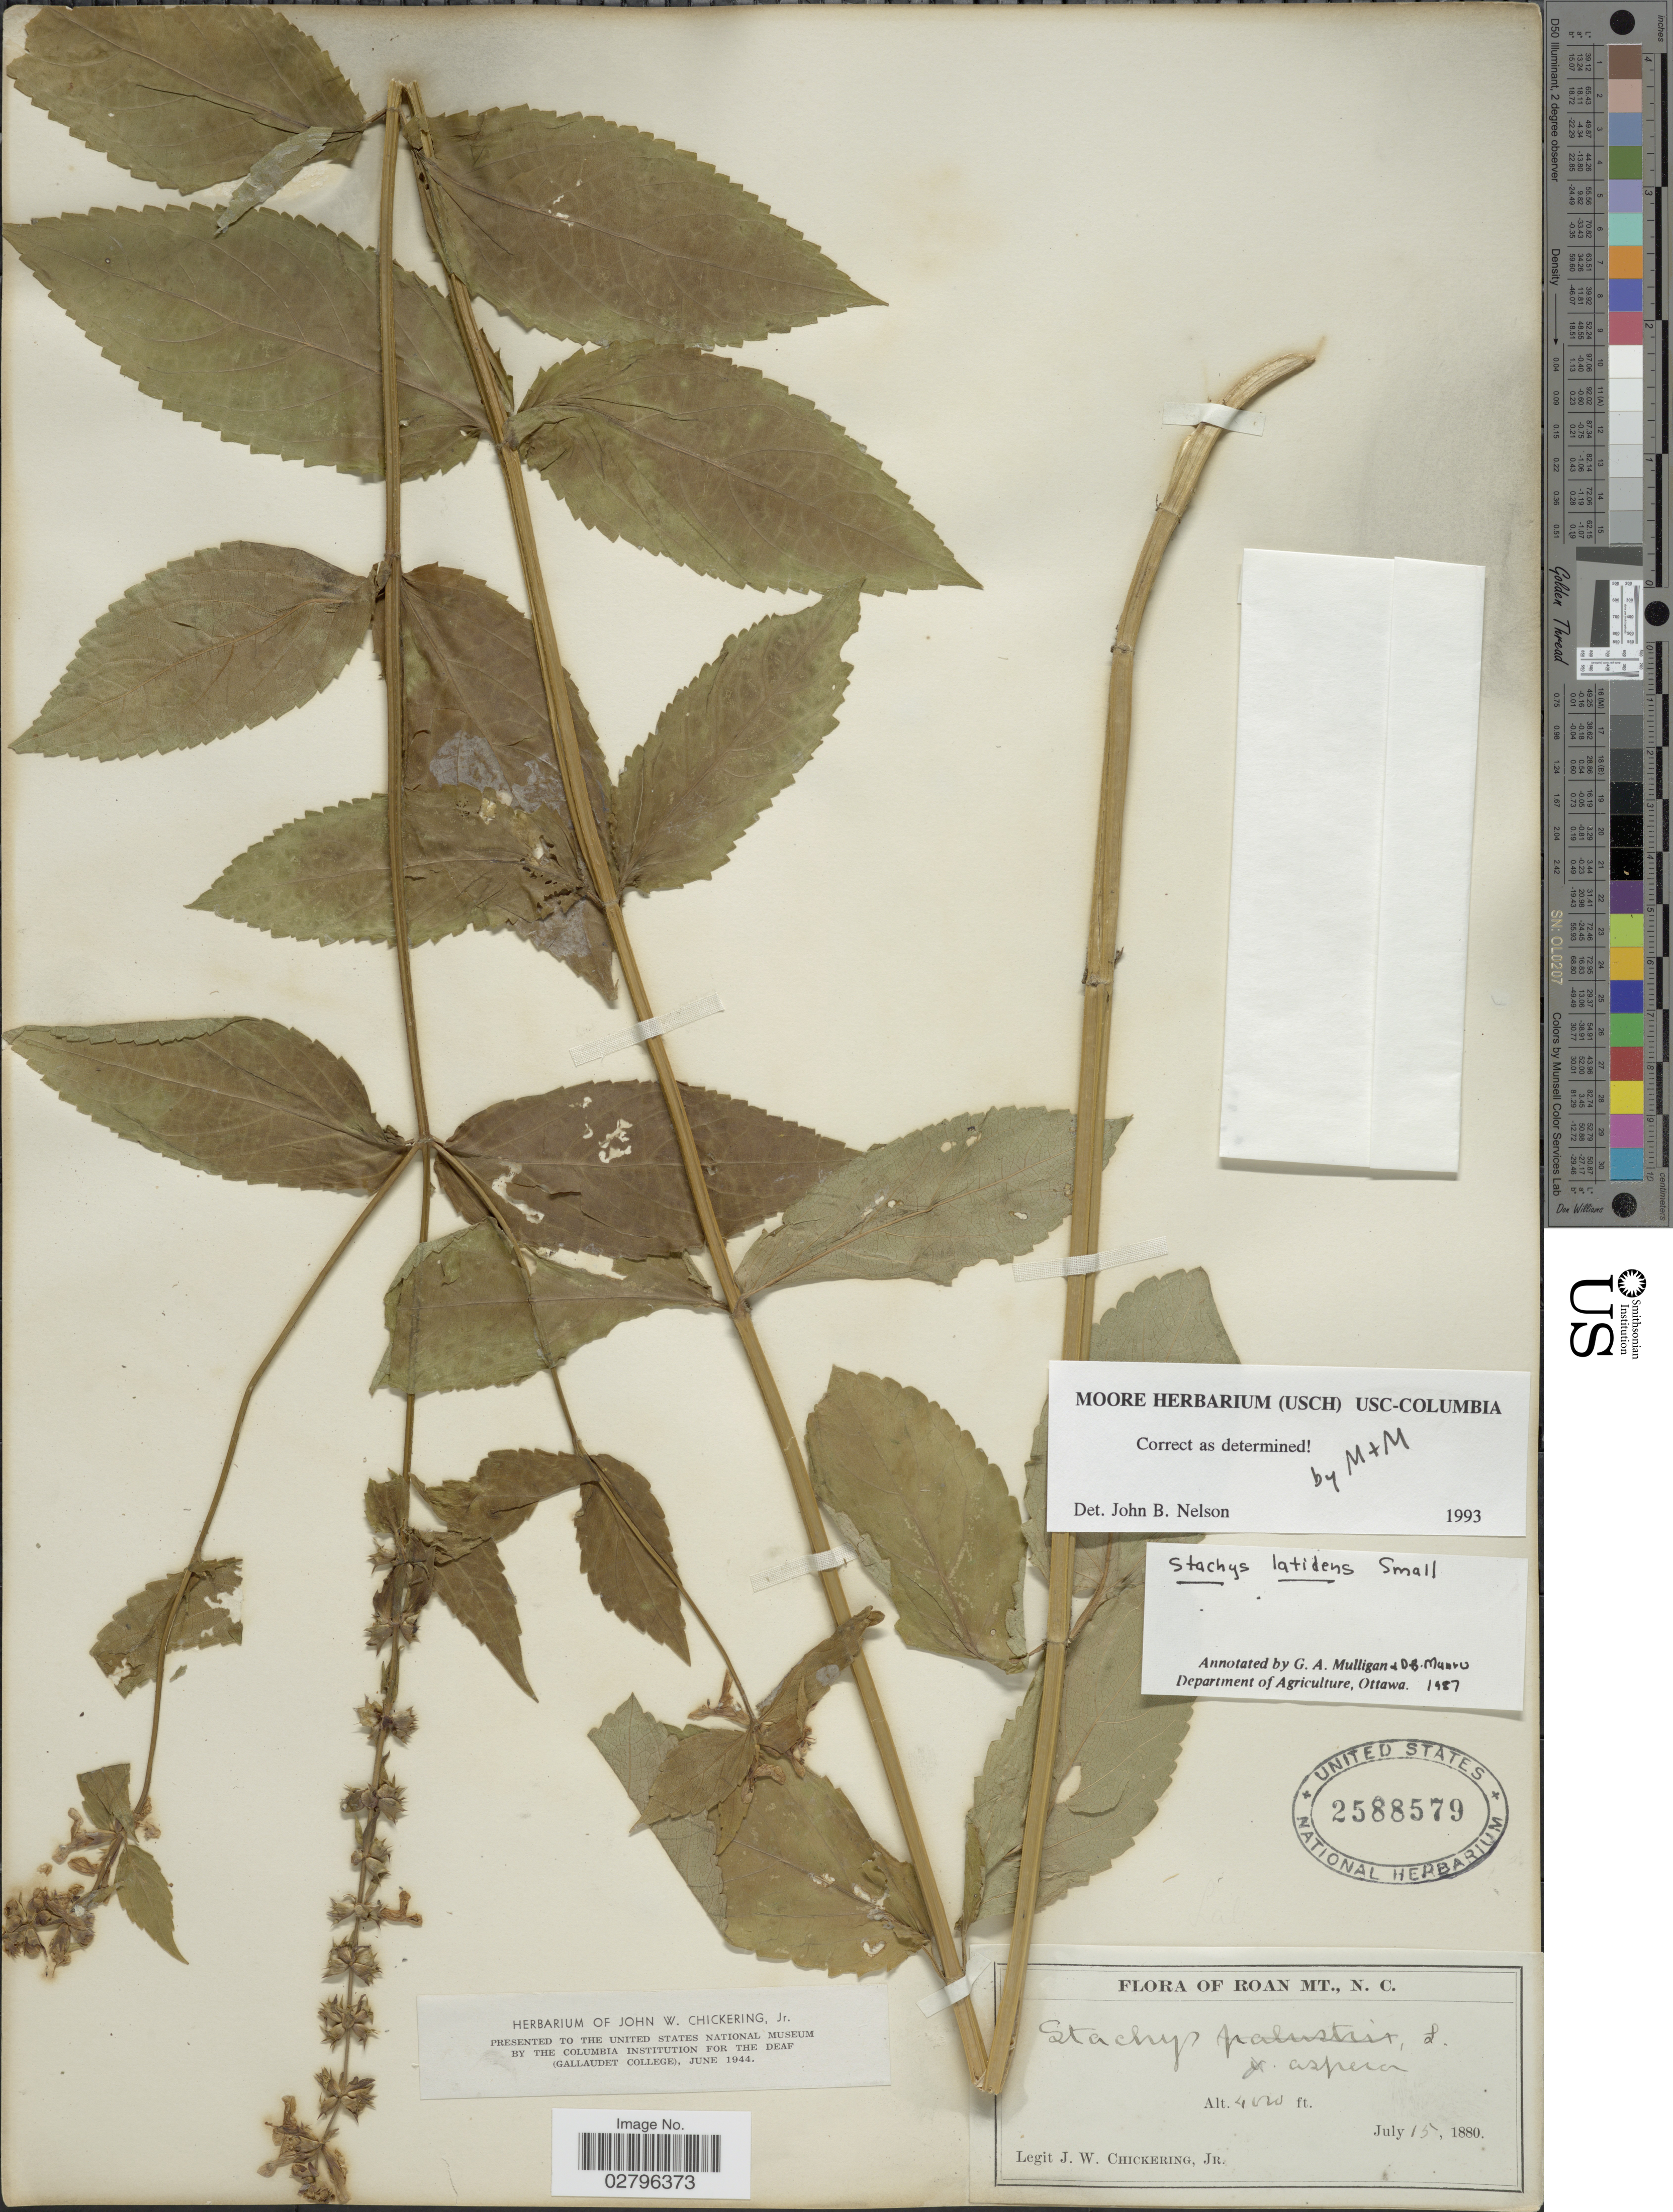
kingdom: Plantae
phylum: Tracheophyta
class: Magnoliopsida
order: Lamiales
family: Lamiaceae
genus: Stachys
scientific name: Stachys latidens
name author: Small in Britton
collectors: J. W. Chickering Jr.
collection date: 1880-07-15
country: United States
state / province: North Carolina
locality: Roan Mt.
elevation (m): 1219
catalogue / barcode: US 2588579